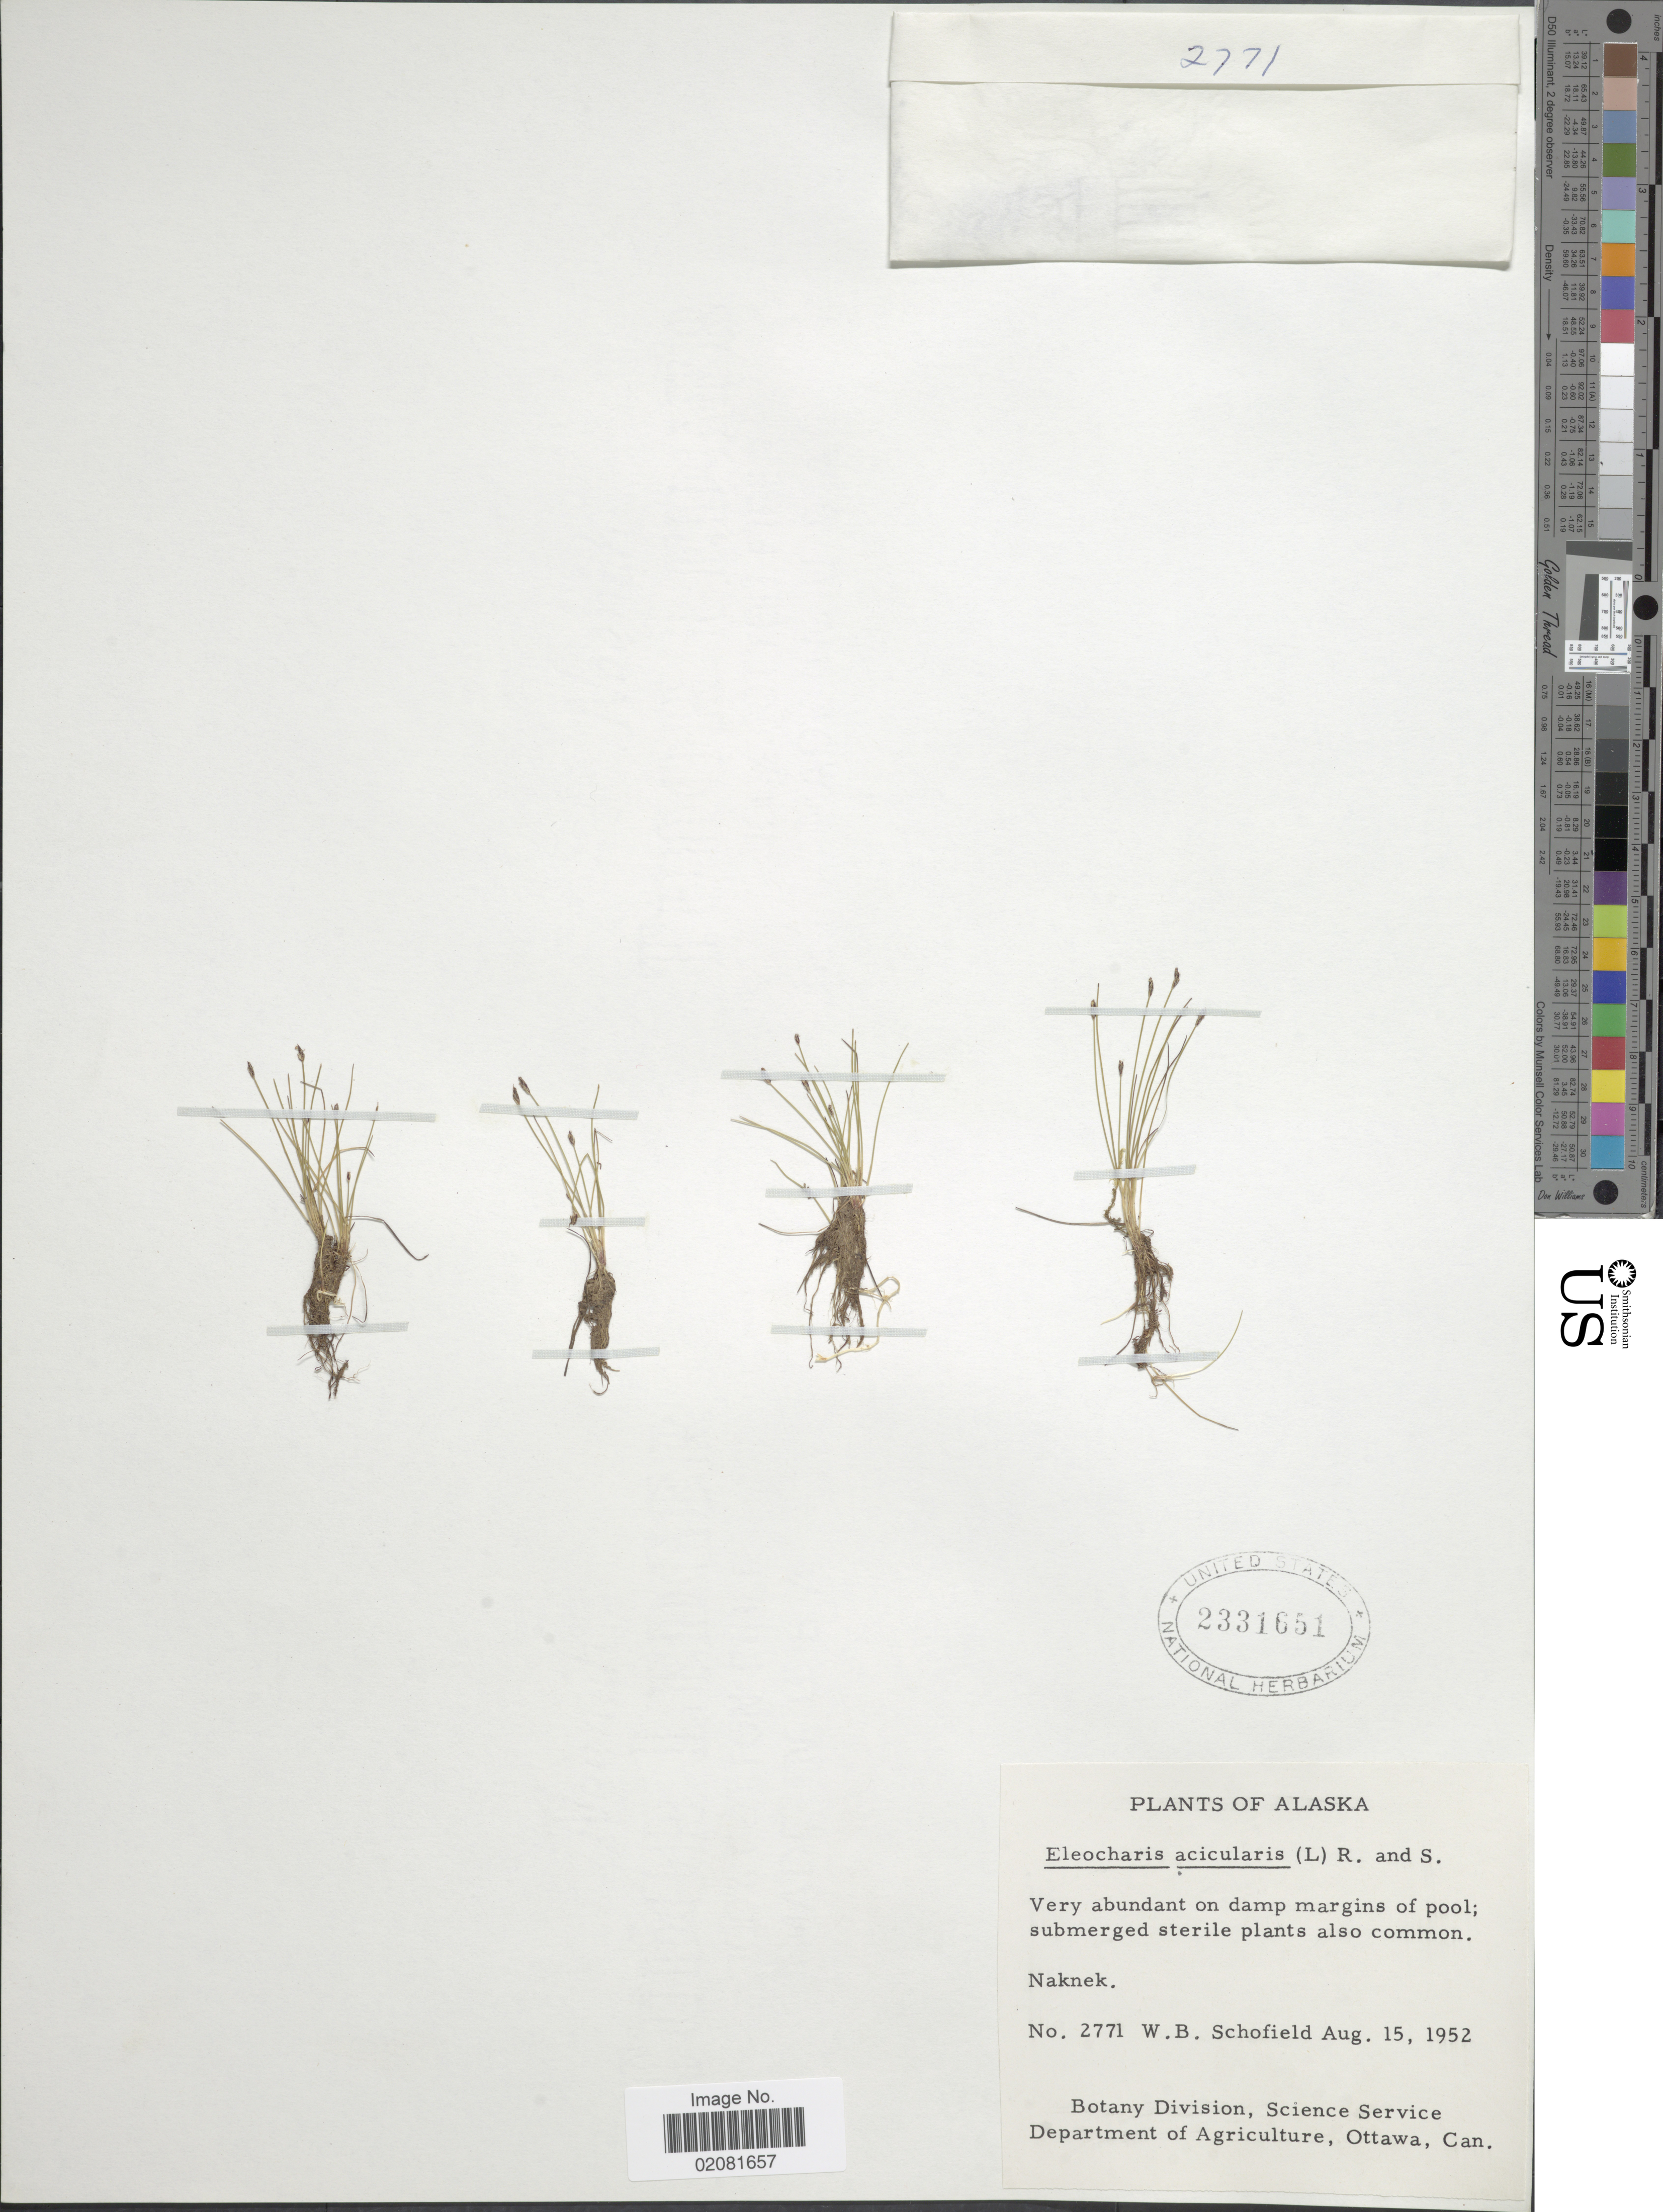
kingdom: Plantae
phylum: Tracheophyta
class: Liliopsida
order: Poales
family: Cyperaceae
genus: Eleocharis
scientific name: Eleocharis acicularis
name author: (L.) Roem. & Schult.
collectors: W. Schofield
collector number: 2771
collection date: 1952-08-15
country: United States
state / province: Alaska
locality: Naknek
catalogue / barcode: US 2331651